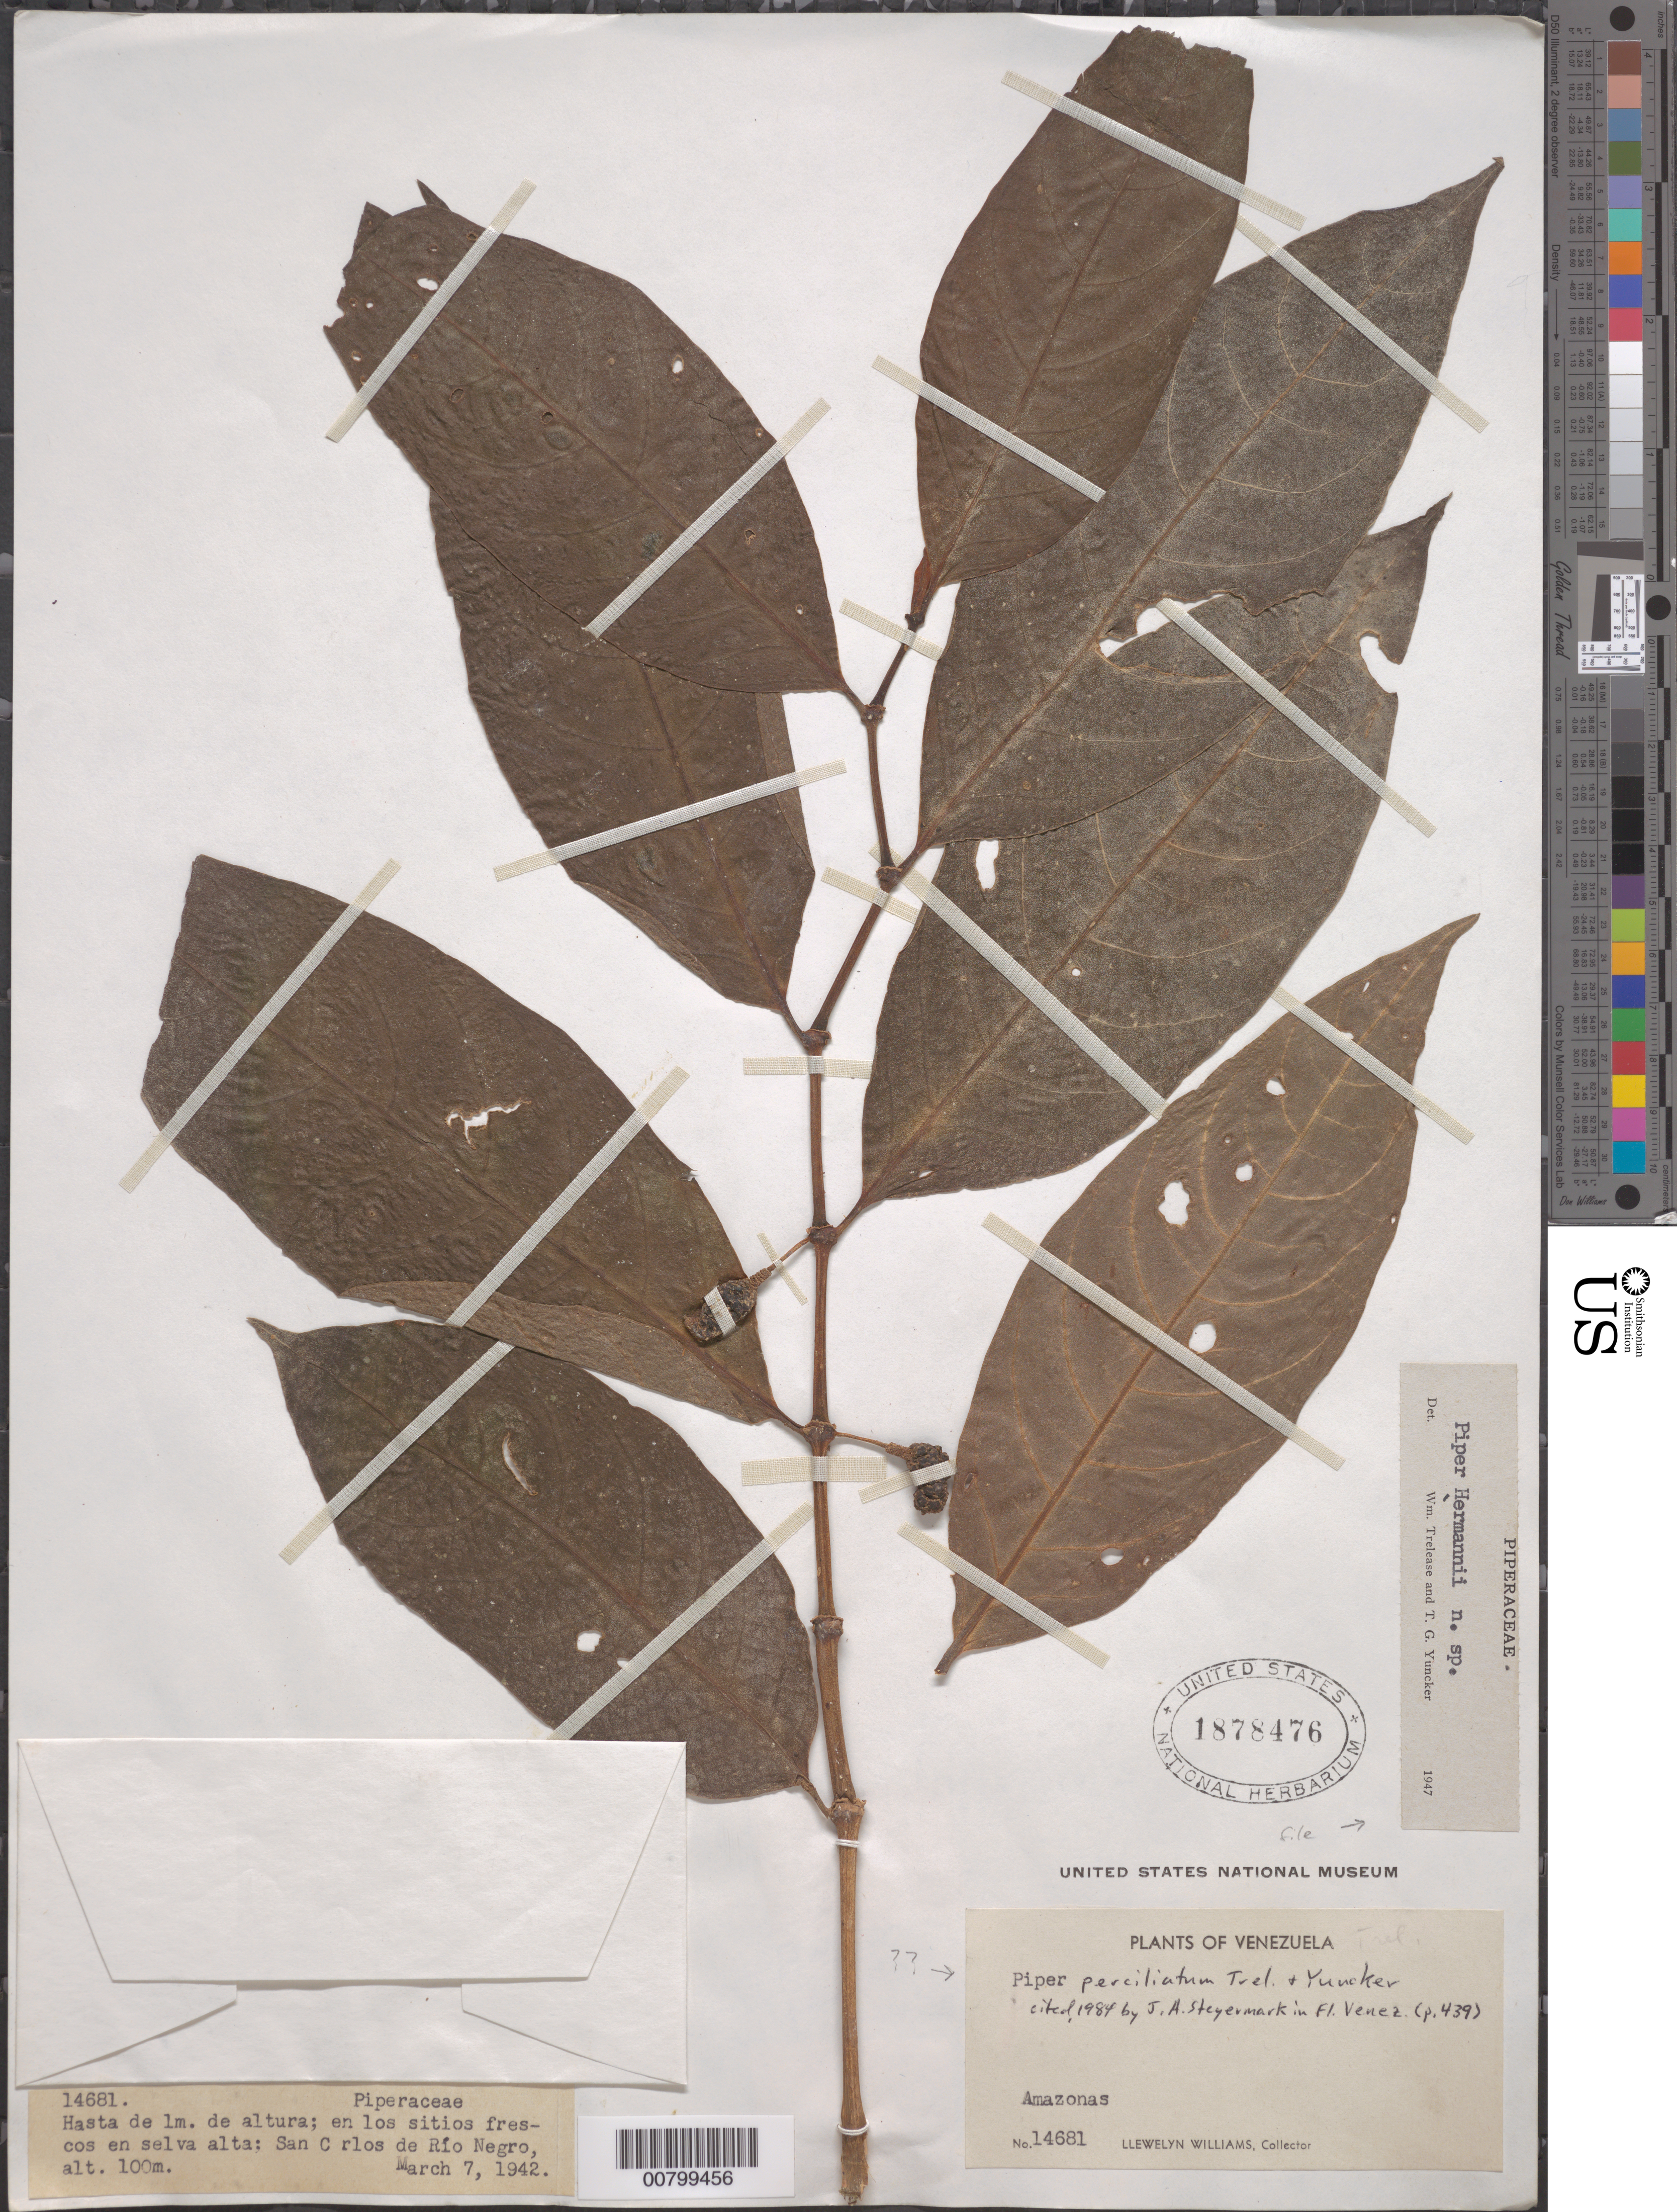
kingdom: Plantae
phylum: Tracheophyta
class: Magnoliopsida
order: Piperales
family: Piperaceae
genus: Piper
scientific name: Piper hermannii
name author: Trel. & Yunck.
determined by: Trelease, W.; Yuncker, T. G.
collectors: Ll. Williams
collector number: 14681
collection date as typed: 7-Mar-42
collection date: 1942-03-07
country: Venezuela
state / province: Amazonas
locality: San Carlos de Río Negro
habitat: Sitios frescos en selva alta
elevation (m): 100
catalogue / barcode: US 1878476